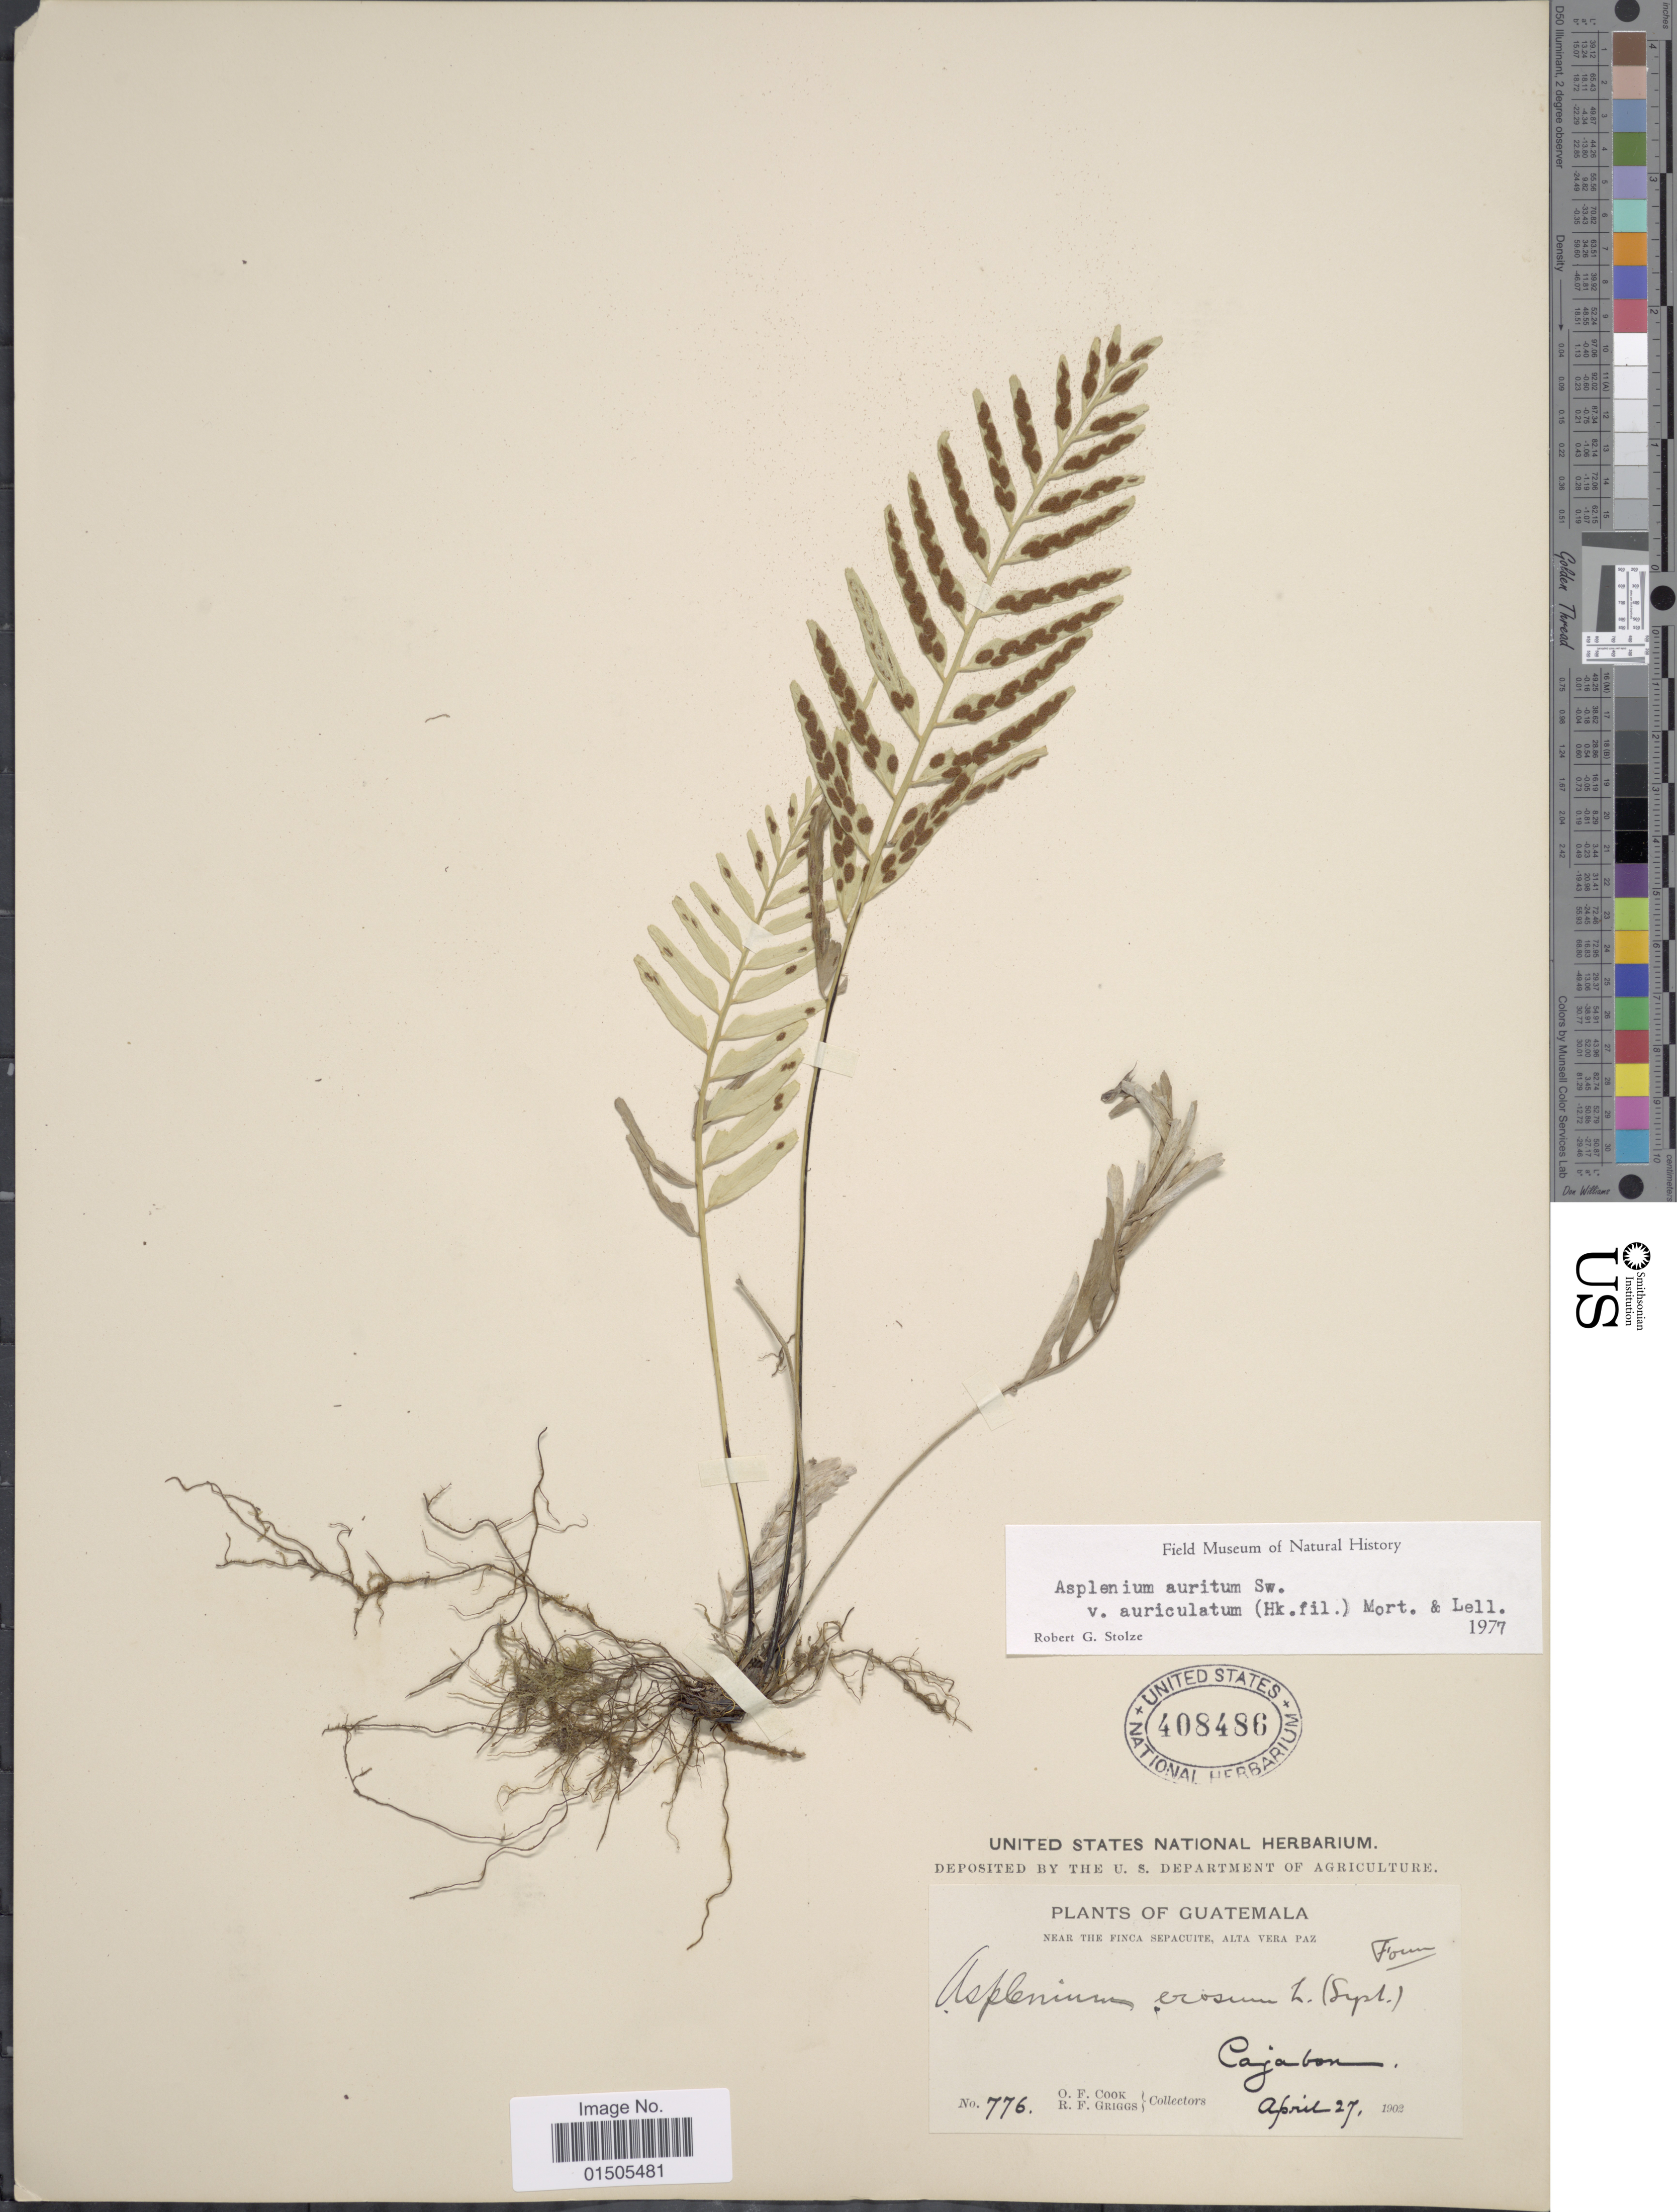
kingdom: Plantae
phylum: Tracheophyta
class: Polypodiopsida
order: Polypodiales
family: Aspleniaceae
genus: Asplenium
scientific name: Asplenium auritum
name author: Sw.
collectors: O. F. Cook & R. F. Griggs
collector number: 776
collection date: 1902-04-27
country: Guatemala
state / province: Alta Verapaz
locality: Near the Finca Sepacuite, Cajabon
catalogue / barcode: US 408486